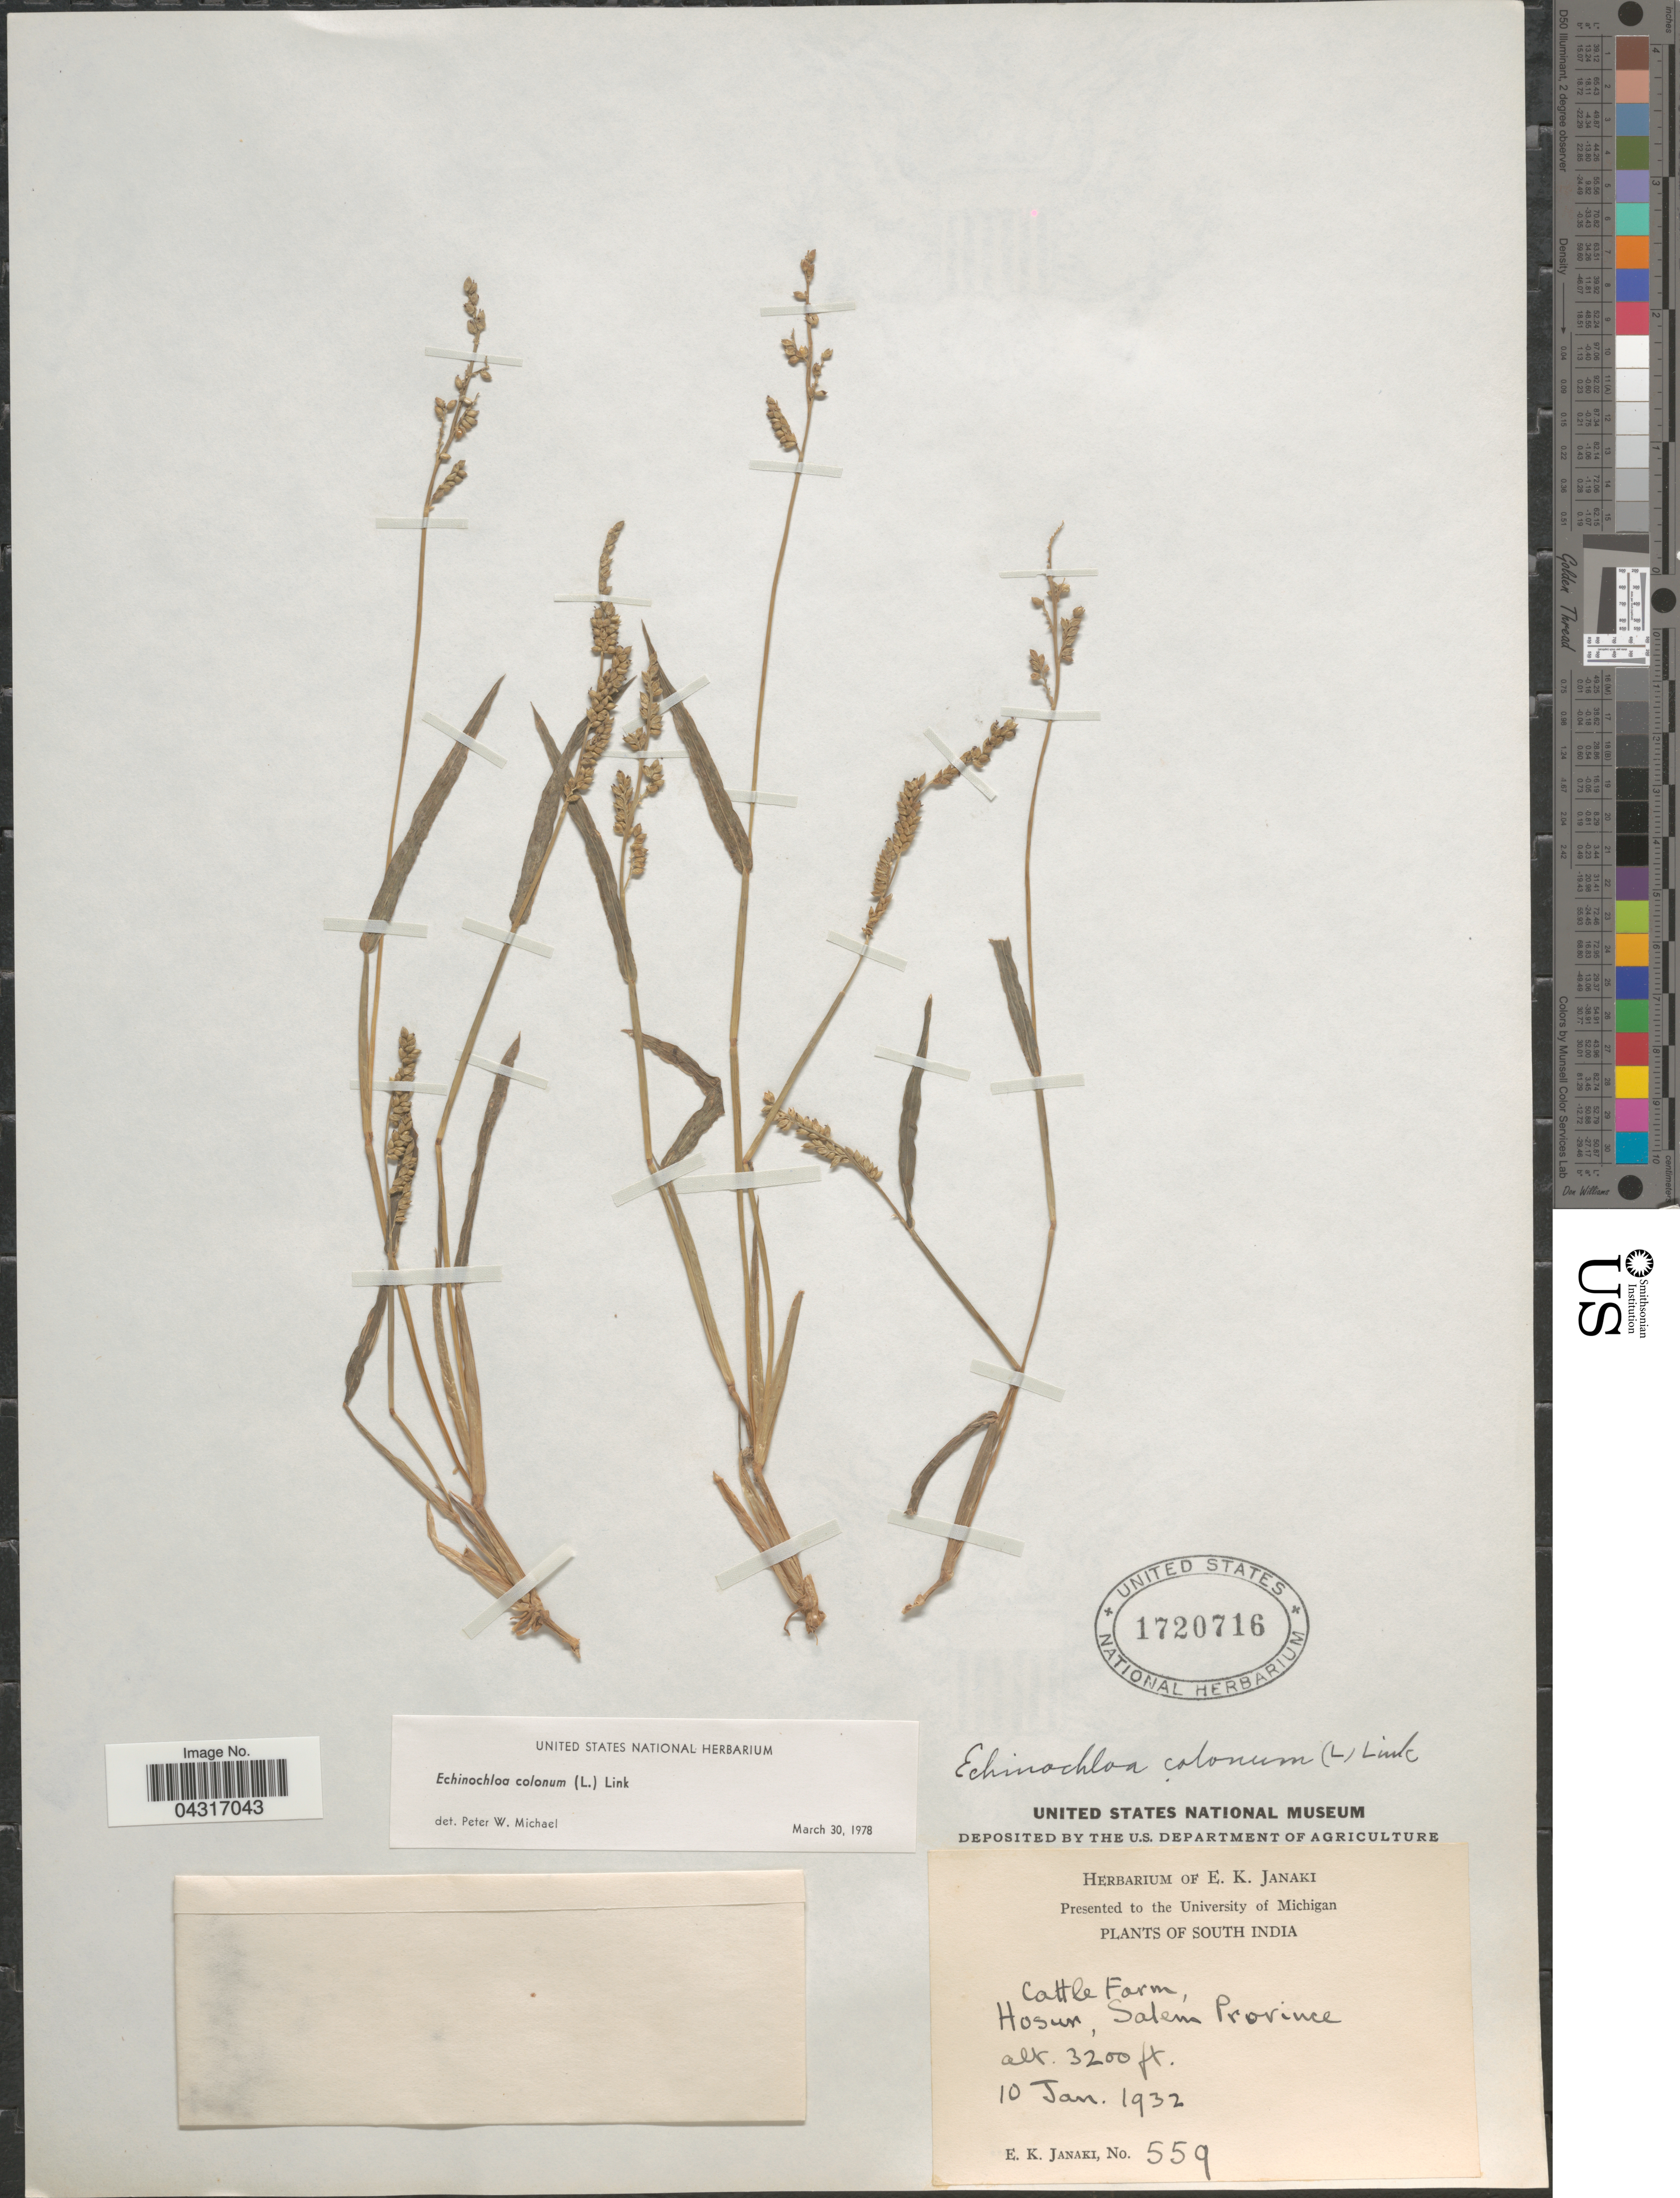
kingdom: Plantae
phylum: Tracheophyta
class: Liliopsida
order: Poales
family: Poaceae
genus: Echinochloa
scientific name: Echinochloa colona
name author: (L.) Link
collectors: E. Janaki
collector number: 559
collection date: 1932-01-10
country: India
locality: South India. Cattle Farm, Hosun, Salem Province.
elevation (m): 975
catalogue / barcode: US 1720716